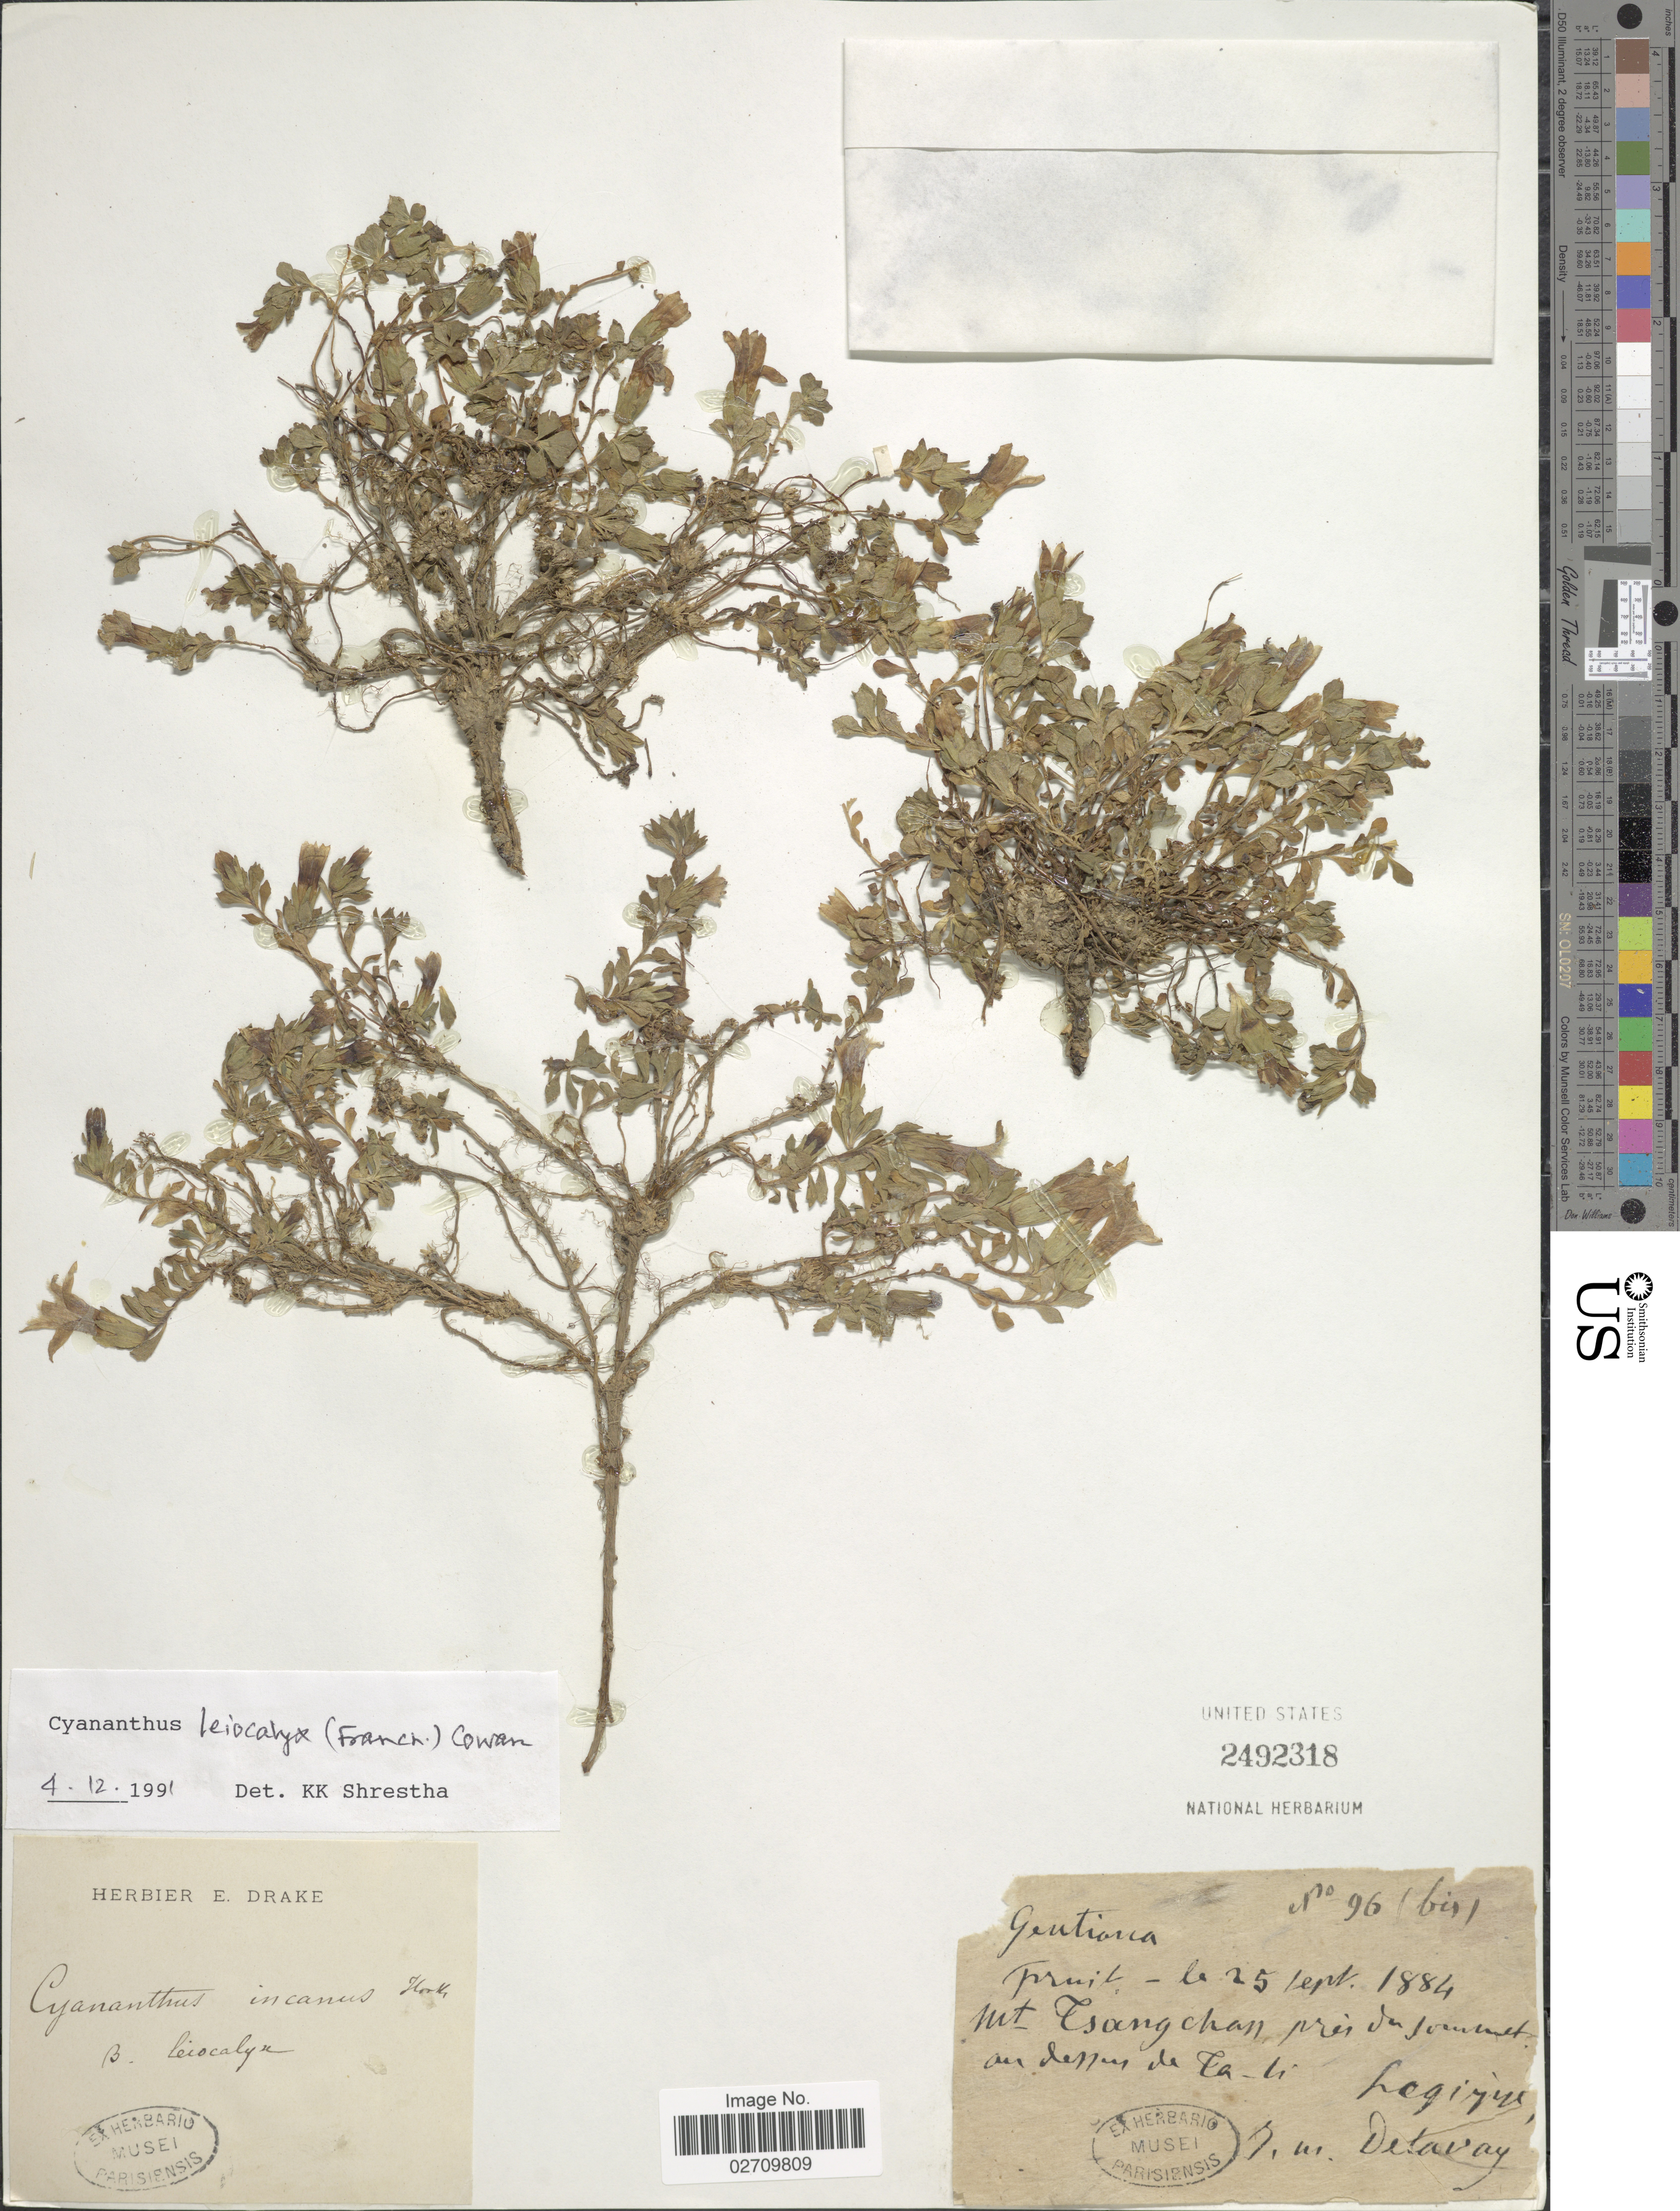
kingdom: Plantae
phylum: Tracheophyta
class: Magnoliopsida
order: Asterales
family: Campanulaceae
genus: Cyananthus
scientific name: Cyananthus leiocalyx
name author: (Franch.) Cowan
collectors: -. Ipse & J. Delavay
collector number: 96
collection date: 1884-09-25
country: China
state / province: Yunnan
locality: Mt. Tsang-chan prei du formet an de mus de Ta-li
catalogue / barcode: US 2492318